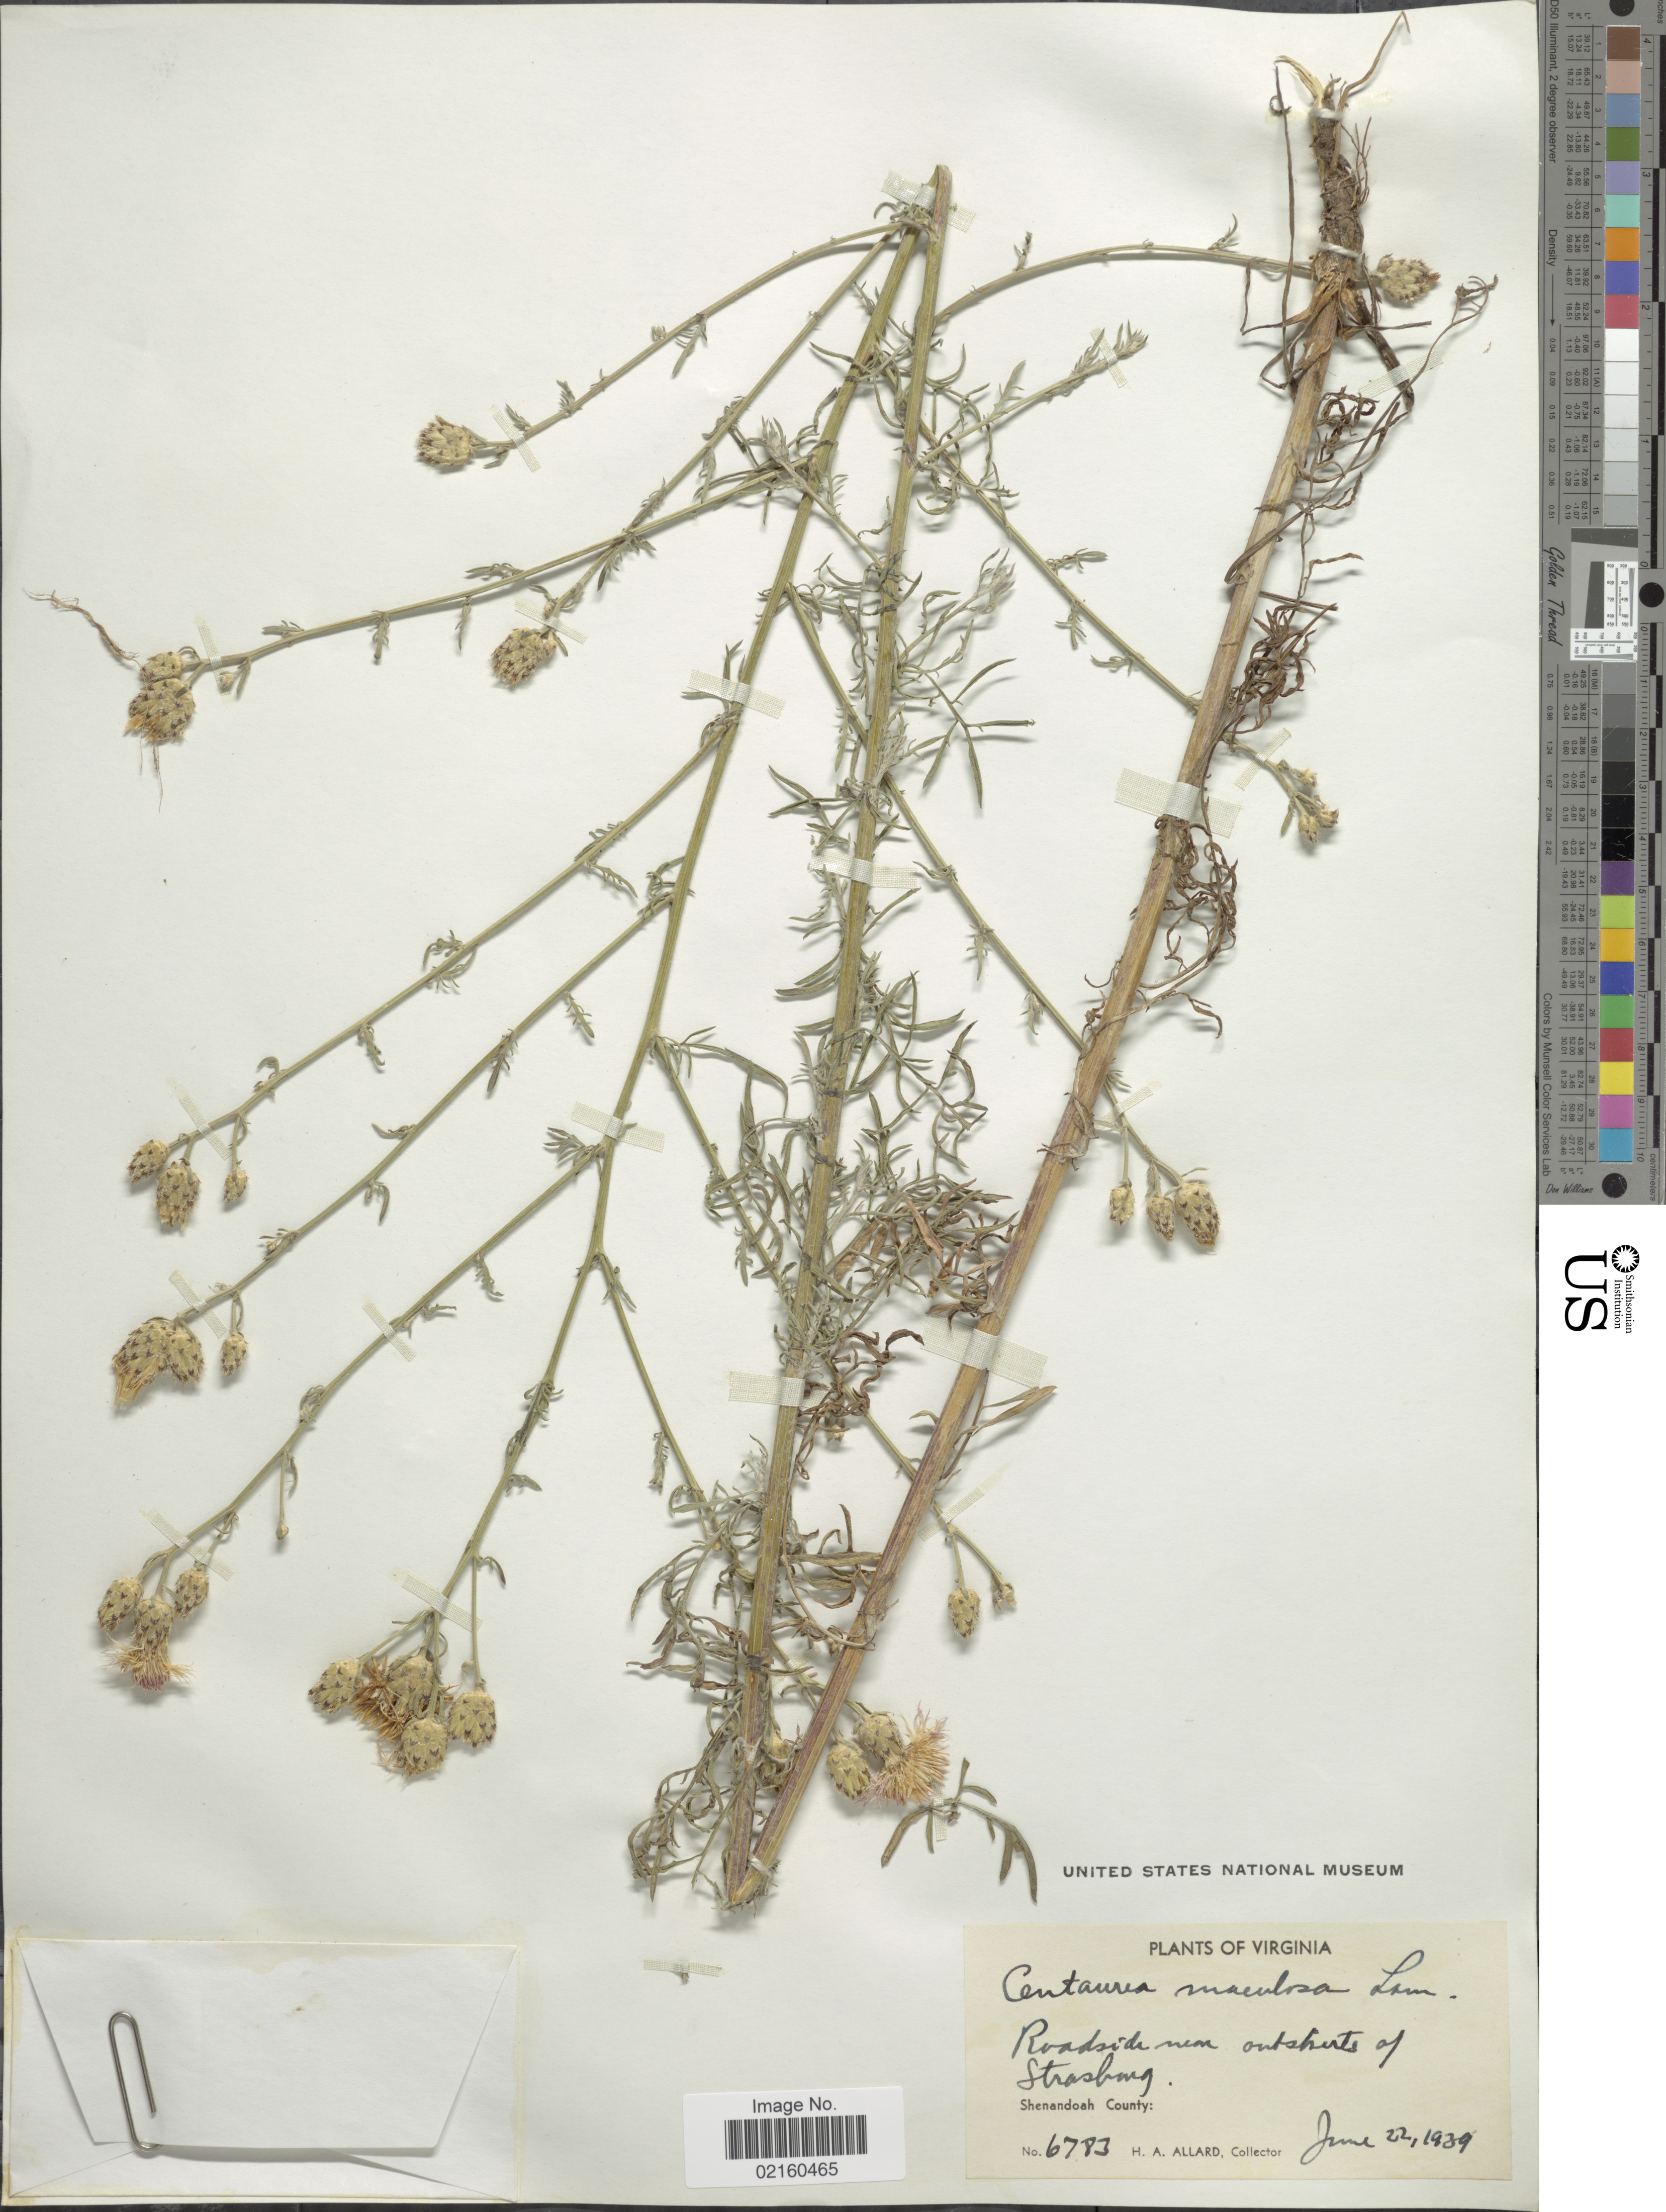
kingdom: Plantae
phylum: Tracheophyta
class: Magnoliopsida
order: Asterales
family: Asteraceae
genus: Centaurea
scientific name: Centaurea stoebe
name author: L.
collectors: H. A. Allard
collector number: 6783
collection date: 1939-06-22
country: United States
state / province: Virginia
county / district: Shenandoah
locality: Roadside near outshuts of Strasburg, Shenandoah County